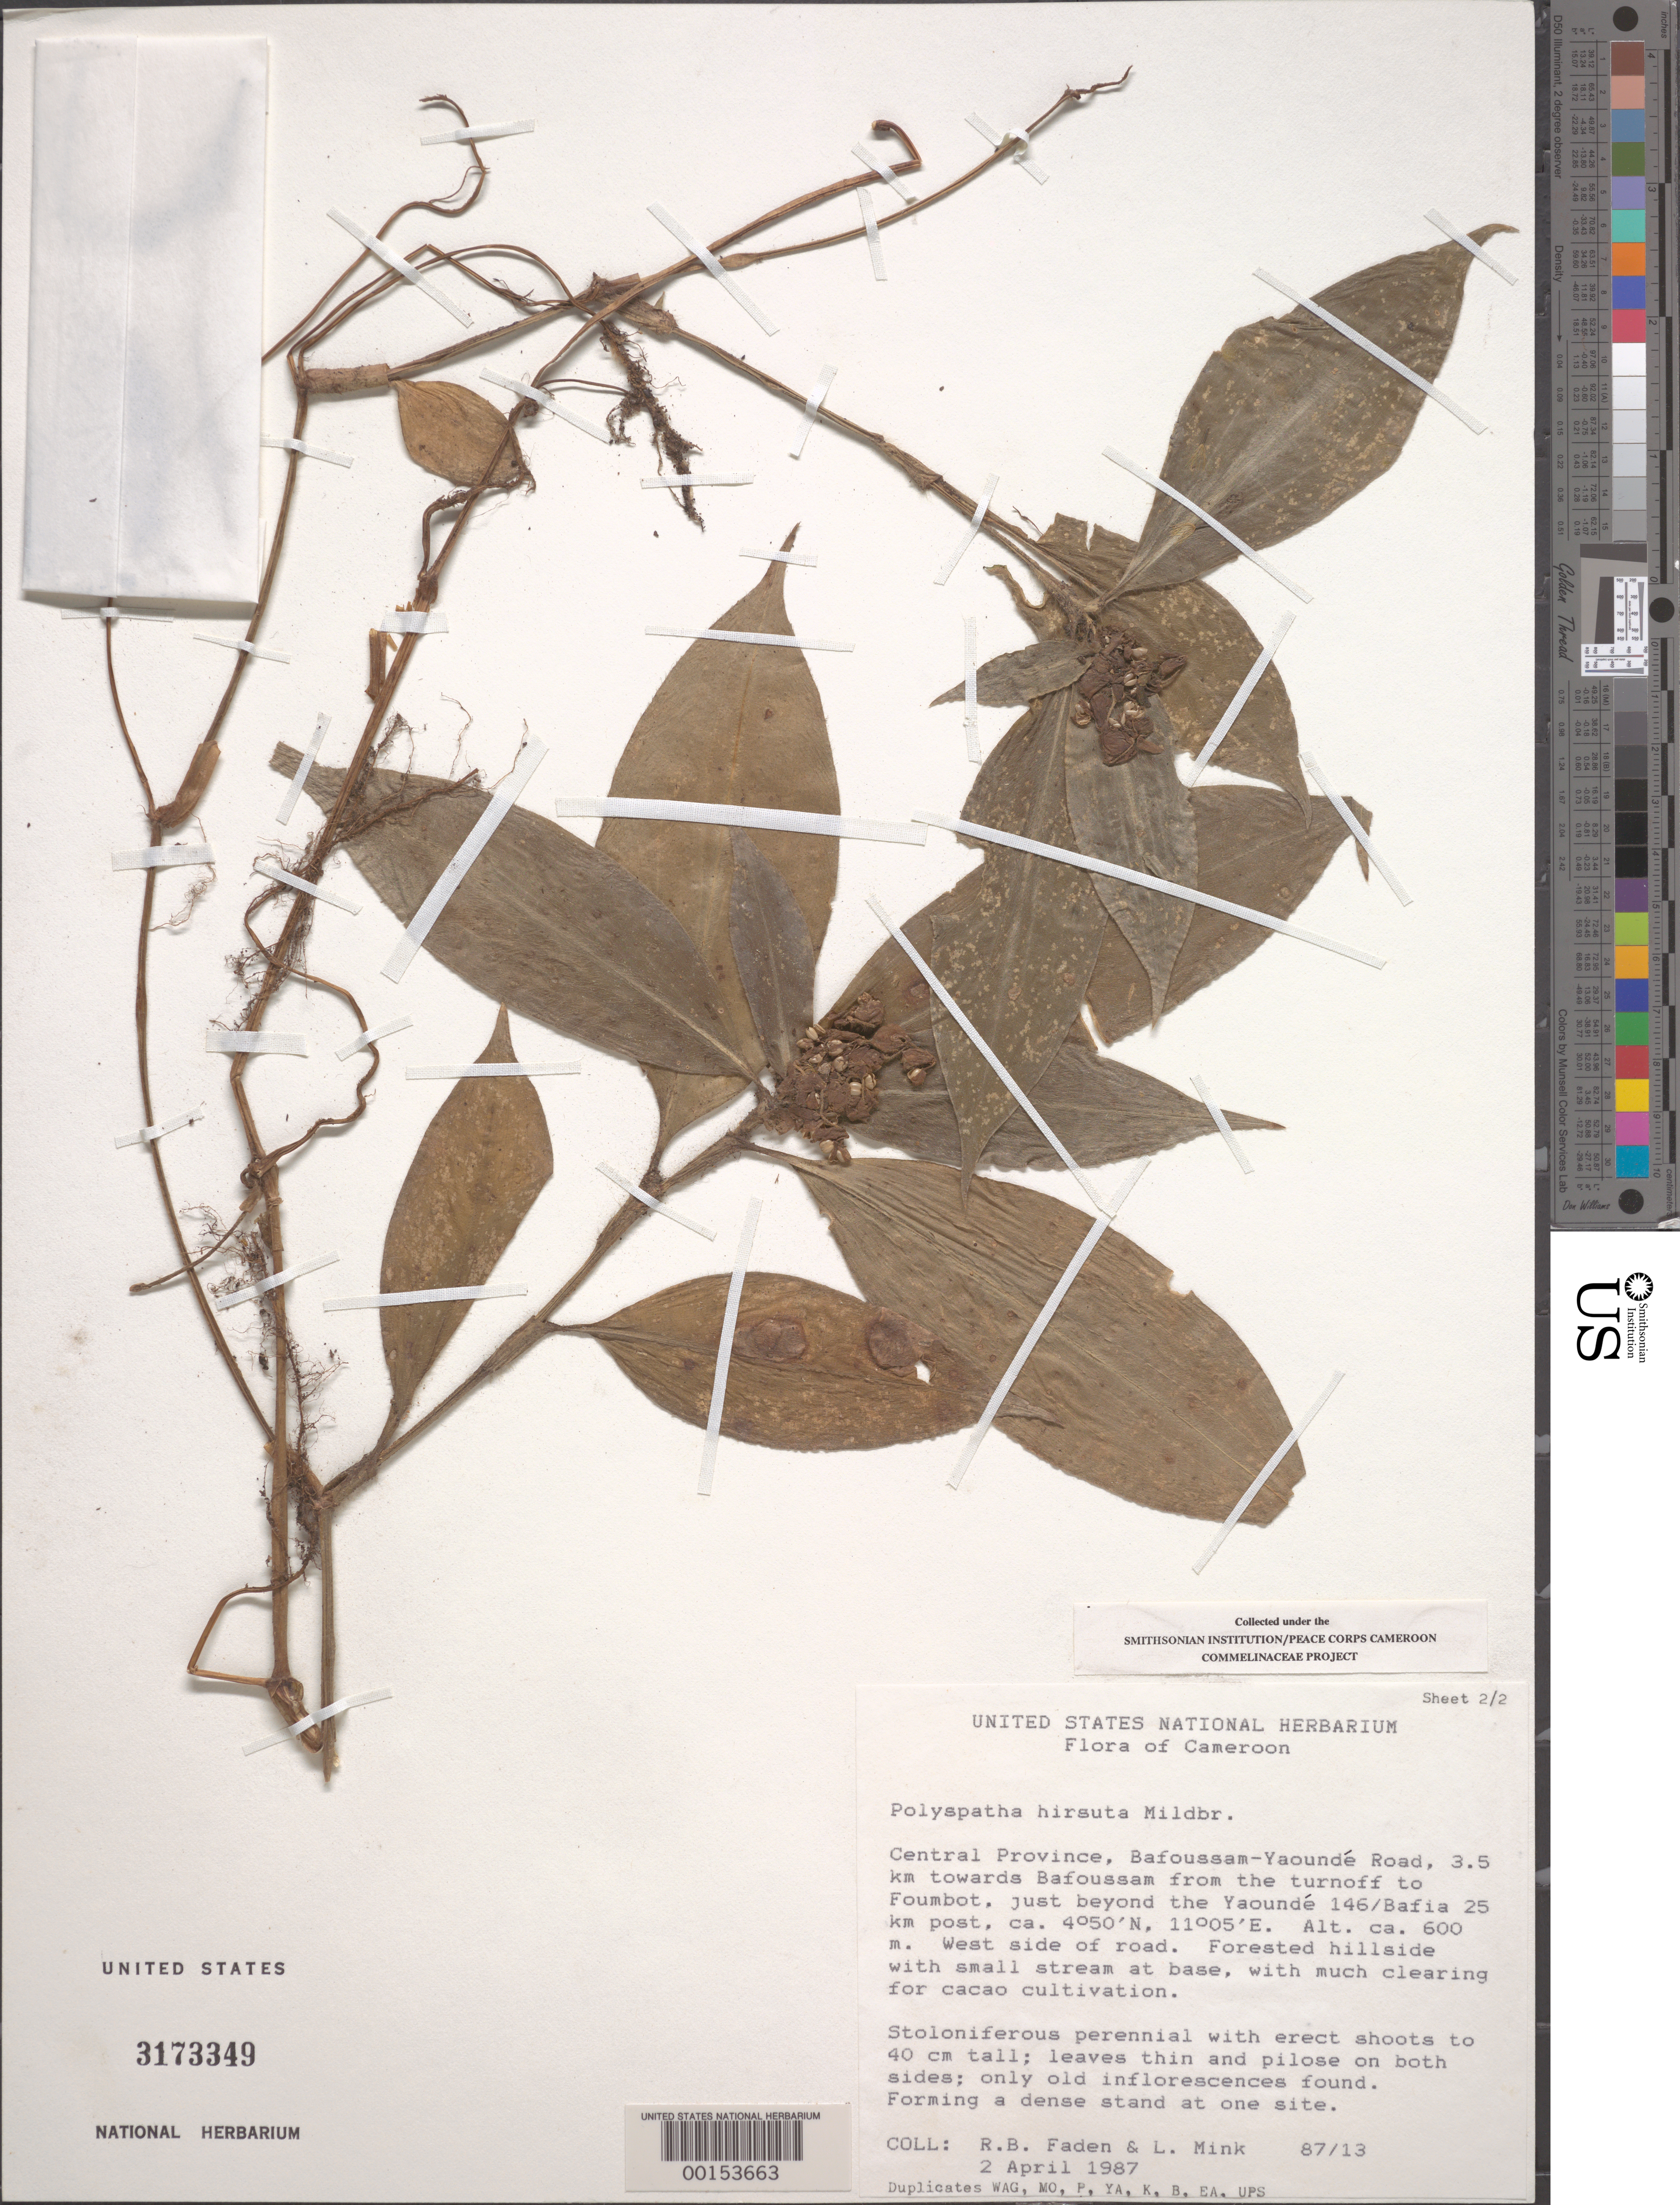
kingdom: Plantae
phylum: Tracheophyta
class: Liliopsida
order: Commelinales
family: Commelinaceae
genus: Polyspatha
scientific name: Polyspatha hirsuta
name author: Mildbr.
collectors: R. B. Faden & L. Mink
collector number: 87/13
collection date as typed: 02 Apr 1987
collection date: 1987-04-02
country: Cameroon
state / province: Centre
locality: Bafoussam-yaounde road, 3.5 km towards bafoussam from turnoff to foumbot, just beyond yaounde 146/bafia 25 km post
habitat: Forested hillside with small stream at base, clearing for cacao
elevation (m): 600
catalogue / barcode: US 3173349